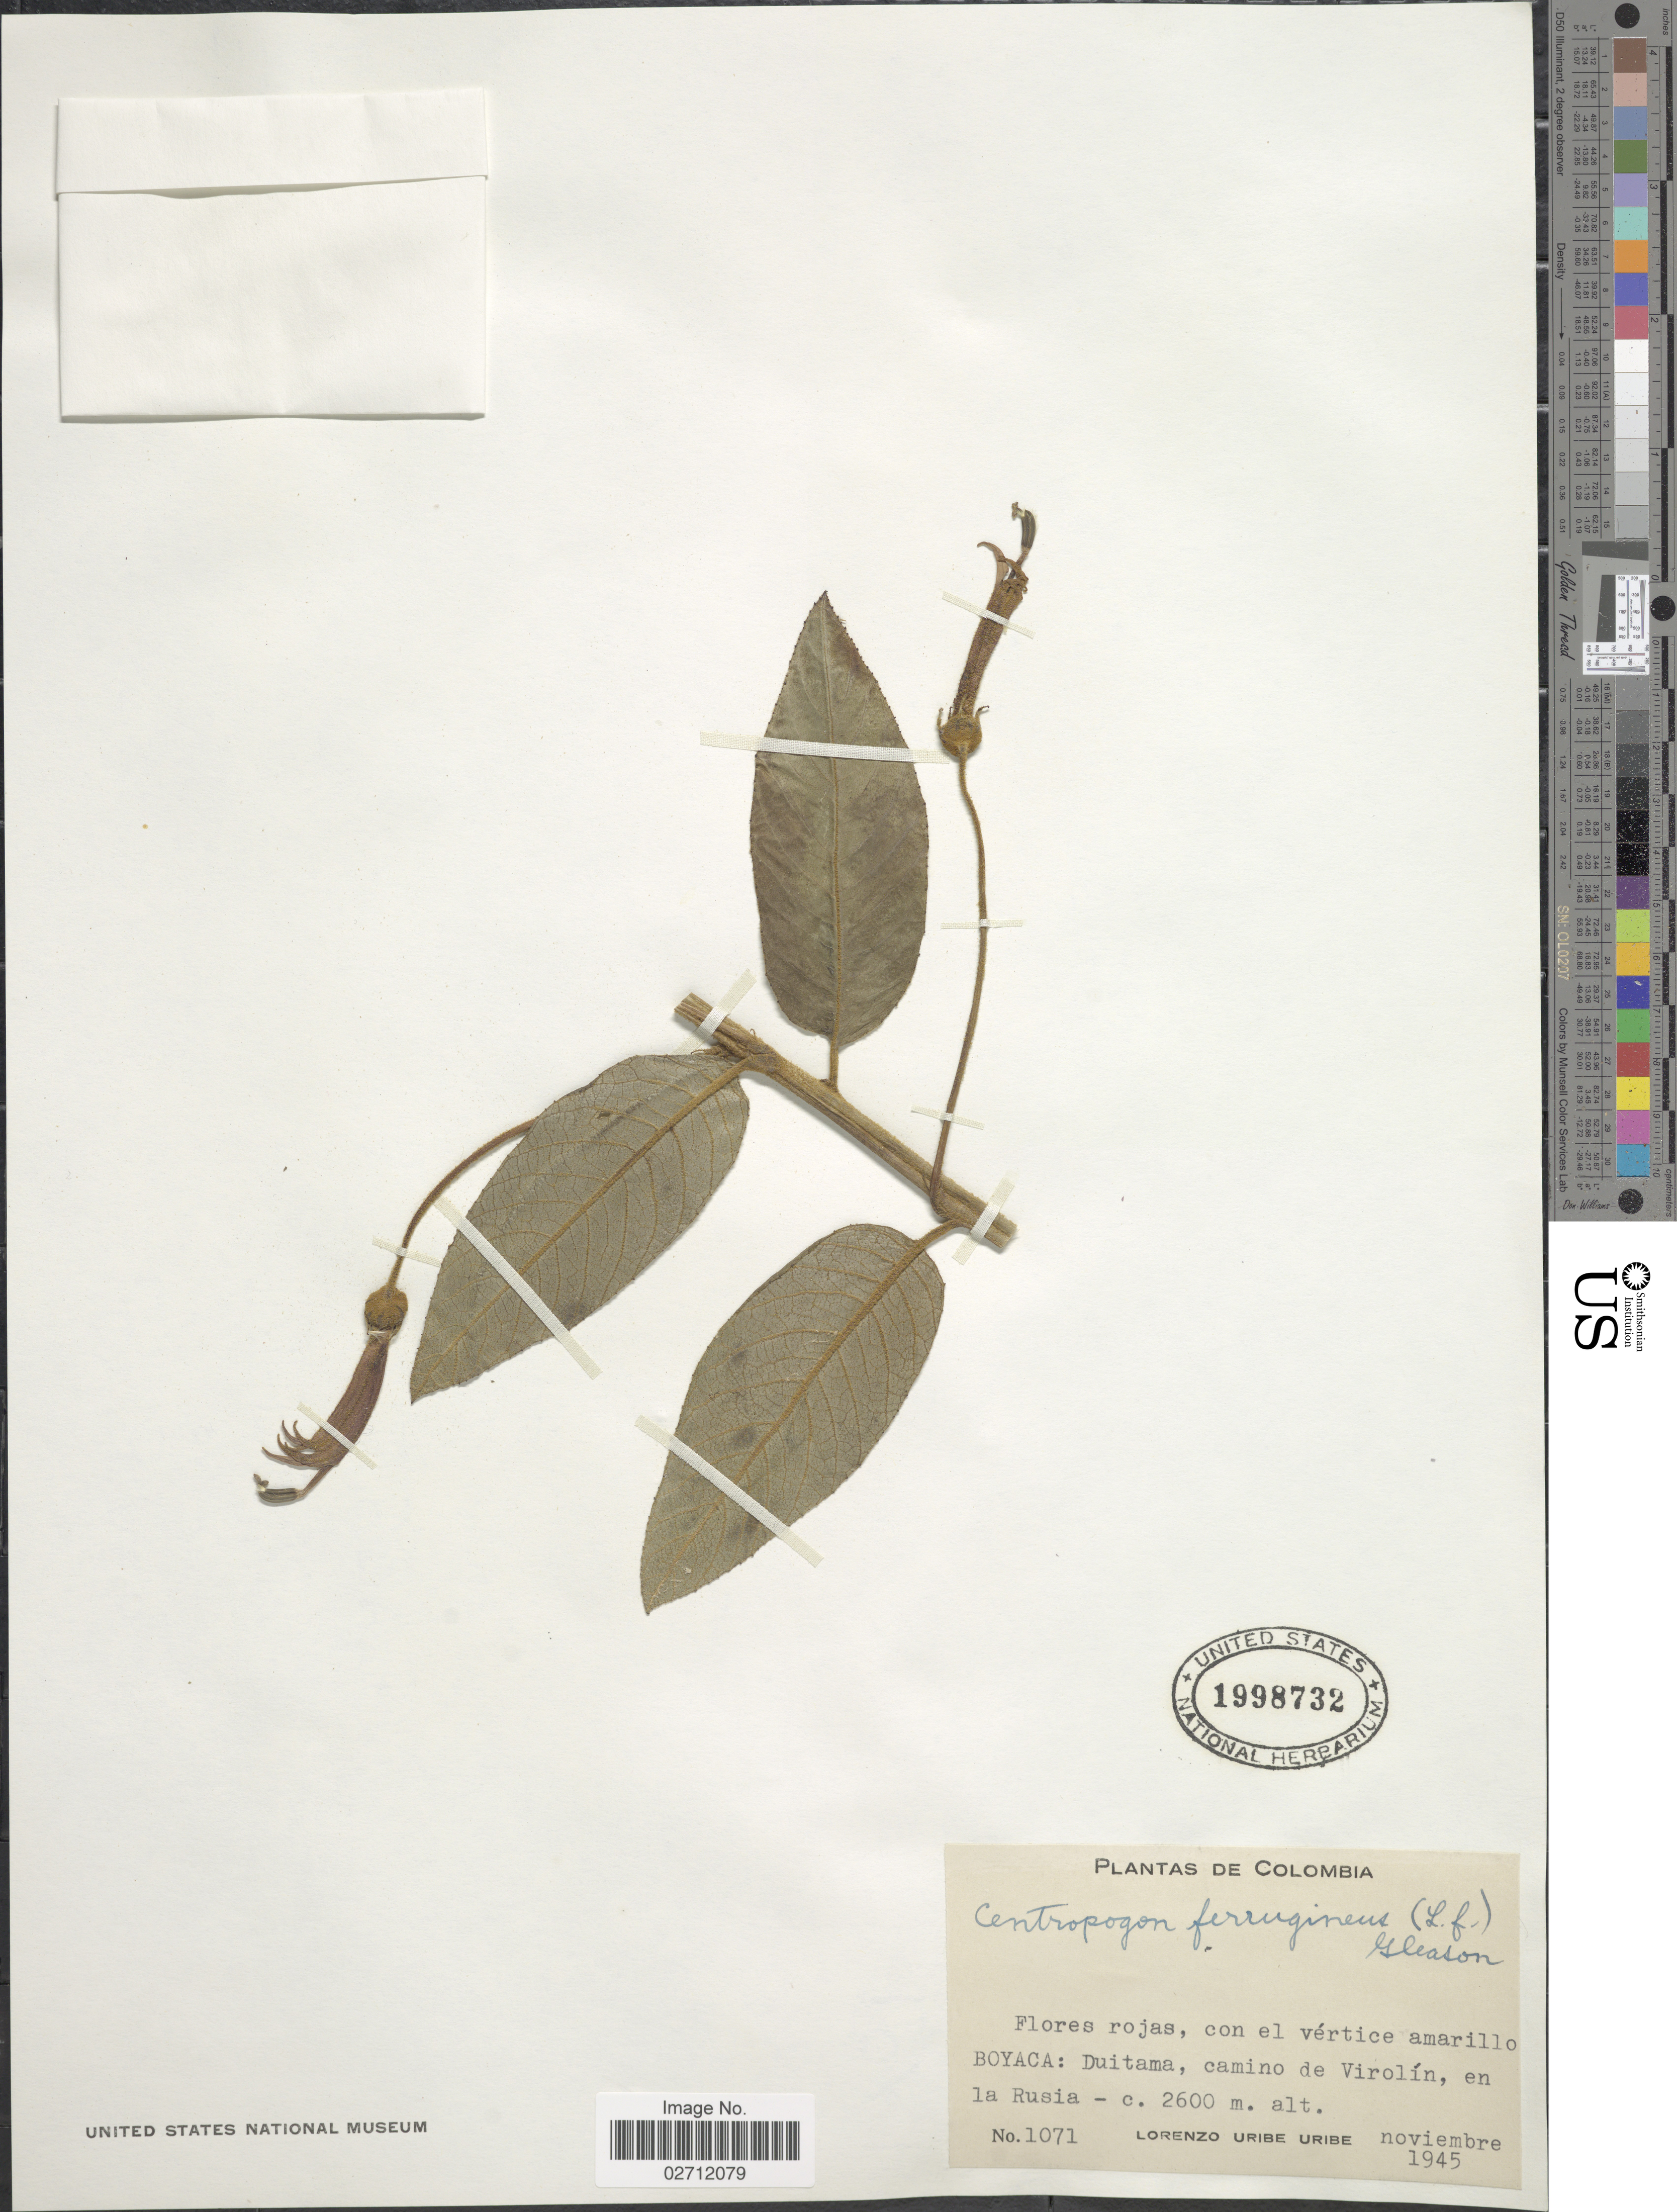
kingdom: Plantae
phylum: Tracheophyta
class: Magnoliopsida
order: Asterales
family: Campanulaceae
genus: Centropogon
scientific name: Centropogon ferrugineus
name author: (L. f.) Gleason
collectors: L. Uribe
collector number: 1071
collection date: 1945-11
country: Colombia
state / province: Boyacá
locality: Duitama, camino de Virolin, en la Rusia.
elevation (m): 2600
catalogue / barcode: US 1998732